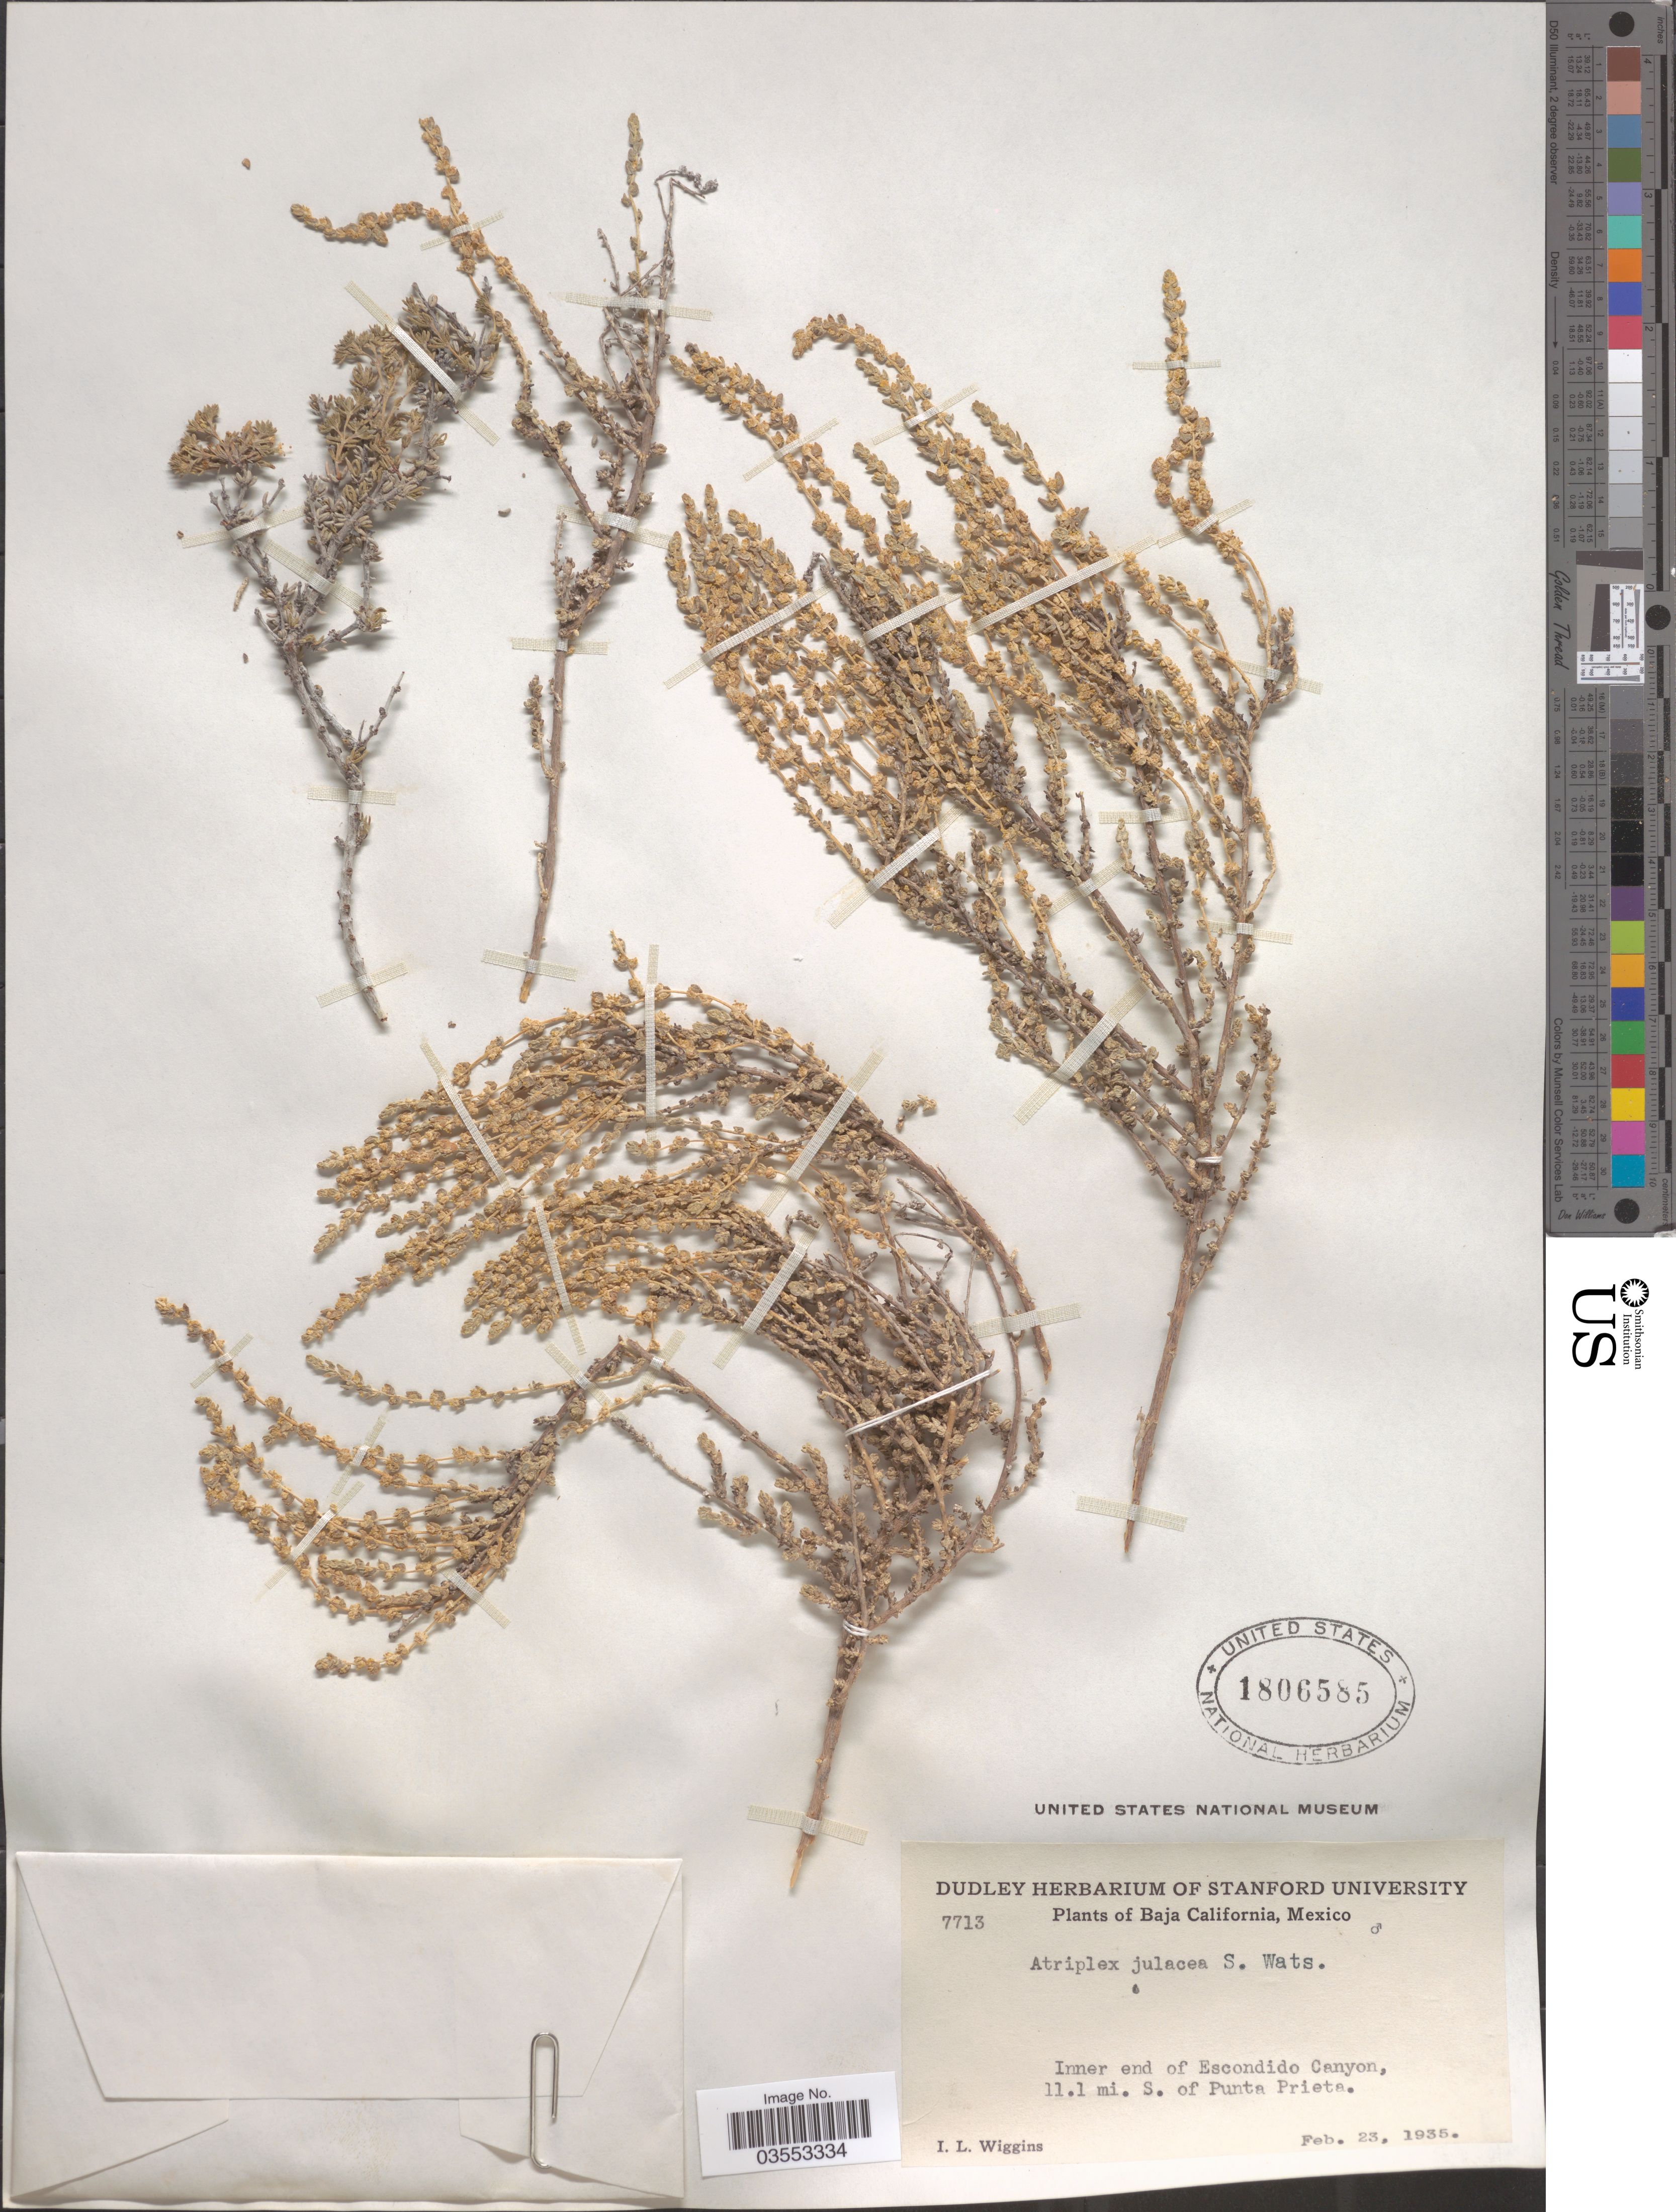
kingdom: Plantae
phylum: Tracheophyta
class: Magnoliopsida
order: Caryophyllales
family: Amaranthaceae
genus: Atriplex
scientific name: Atriplex julacea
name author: S. Watson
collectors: I. L. Wiggins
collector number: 7713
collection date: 1935-02-23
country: Mexico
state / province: Baja California Norte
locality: Inner end of Escondido Canyon 11.1 mi. S. of Punta Prieta.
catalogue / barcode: US 1806585